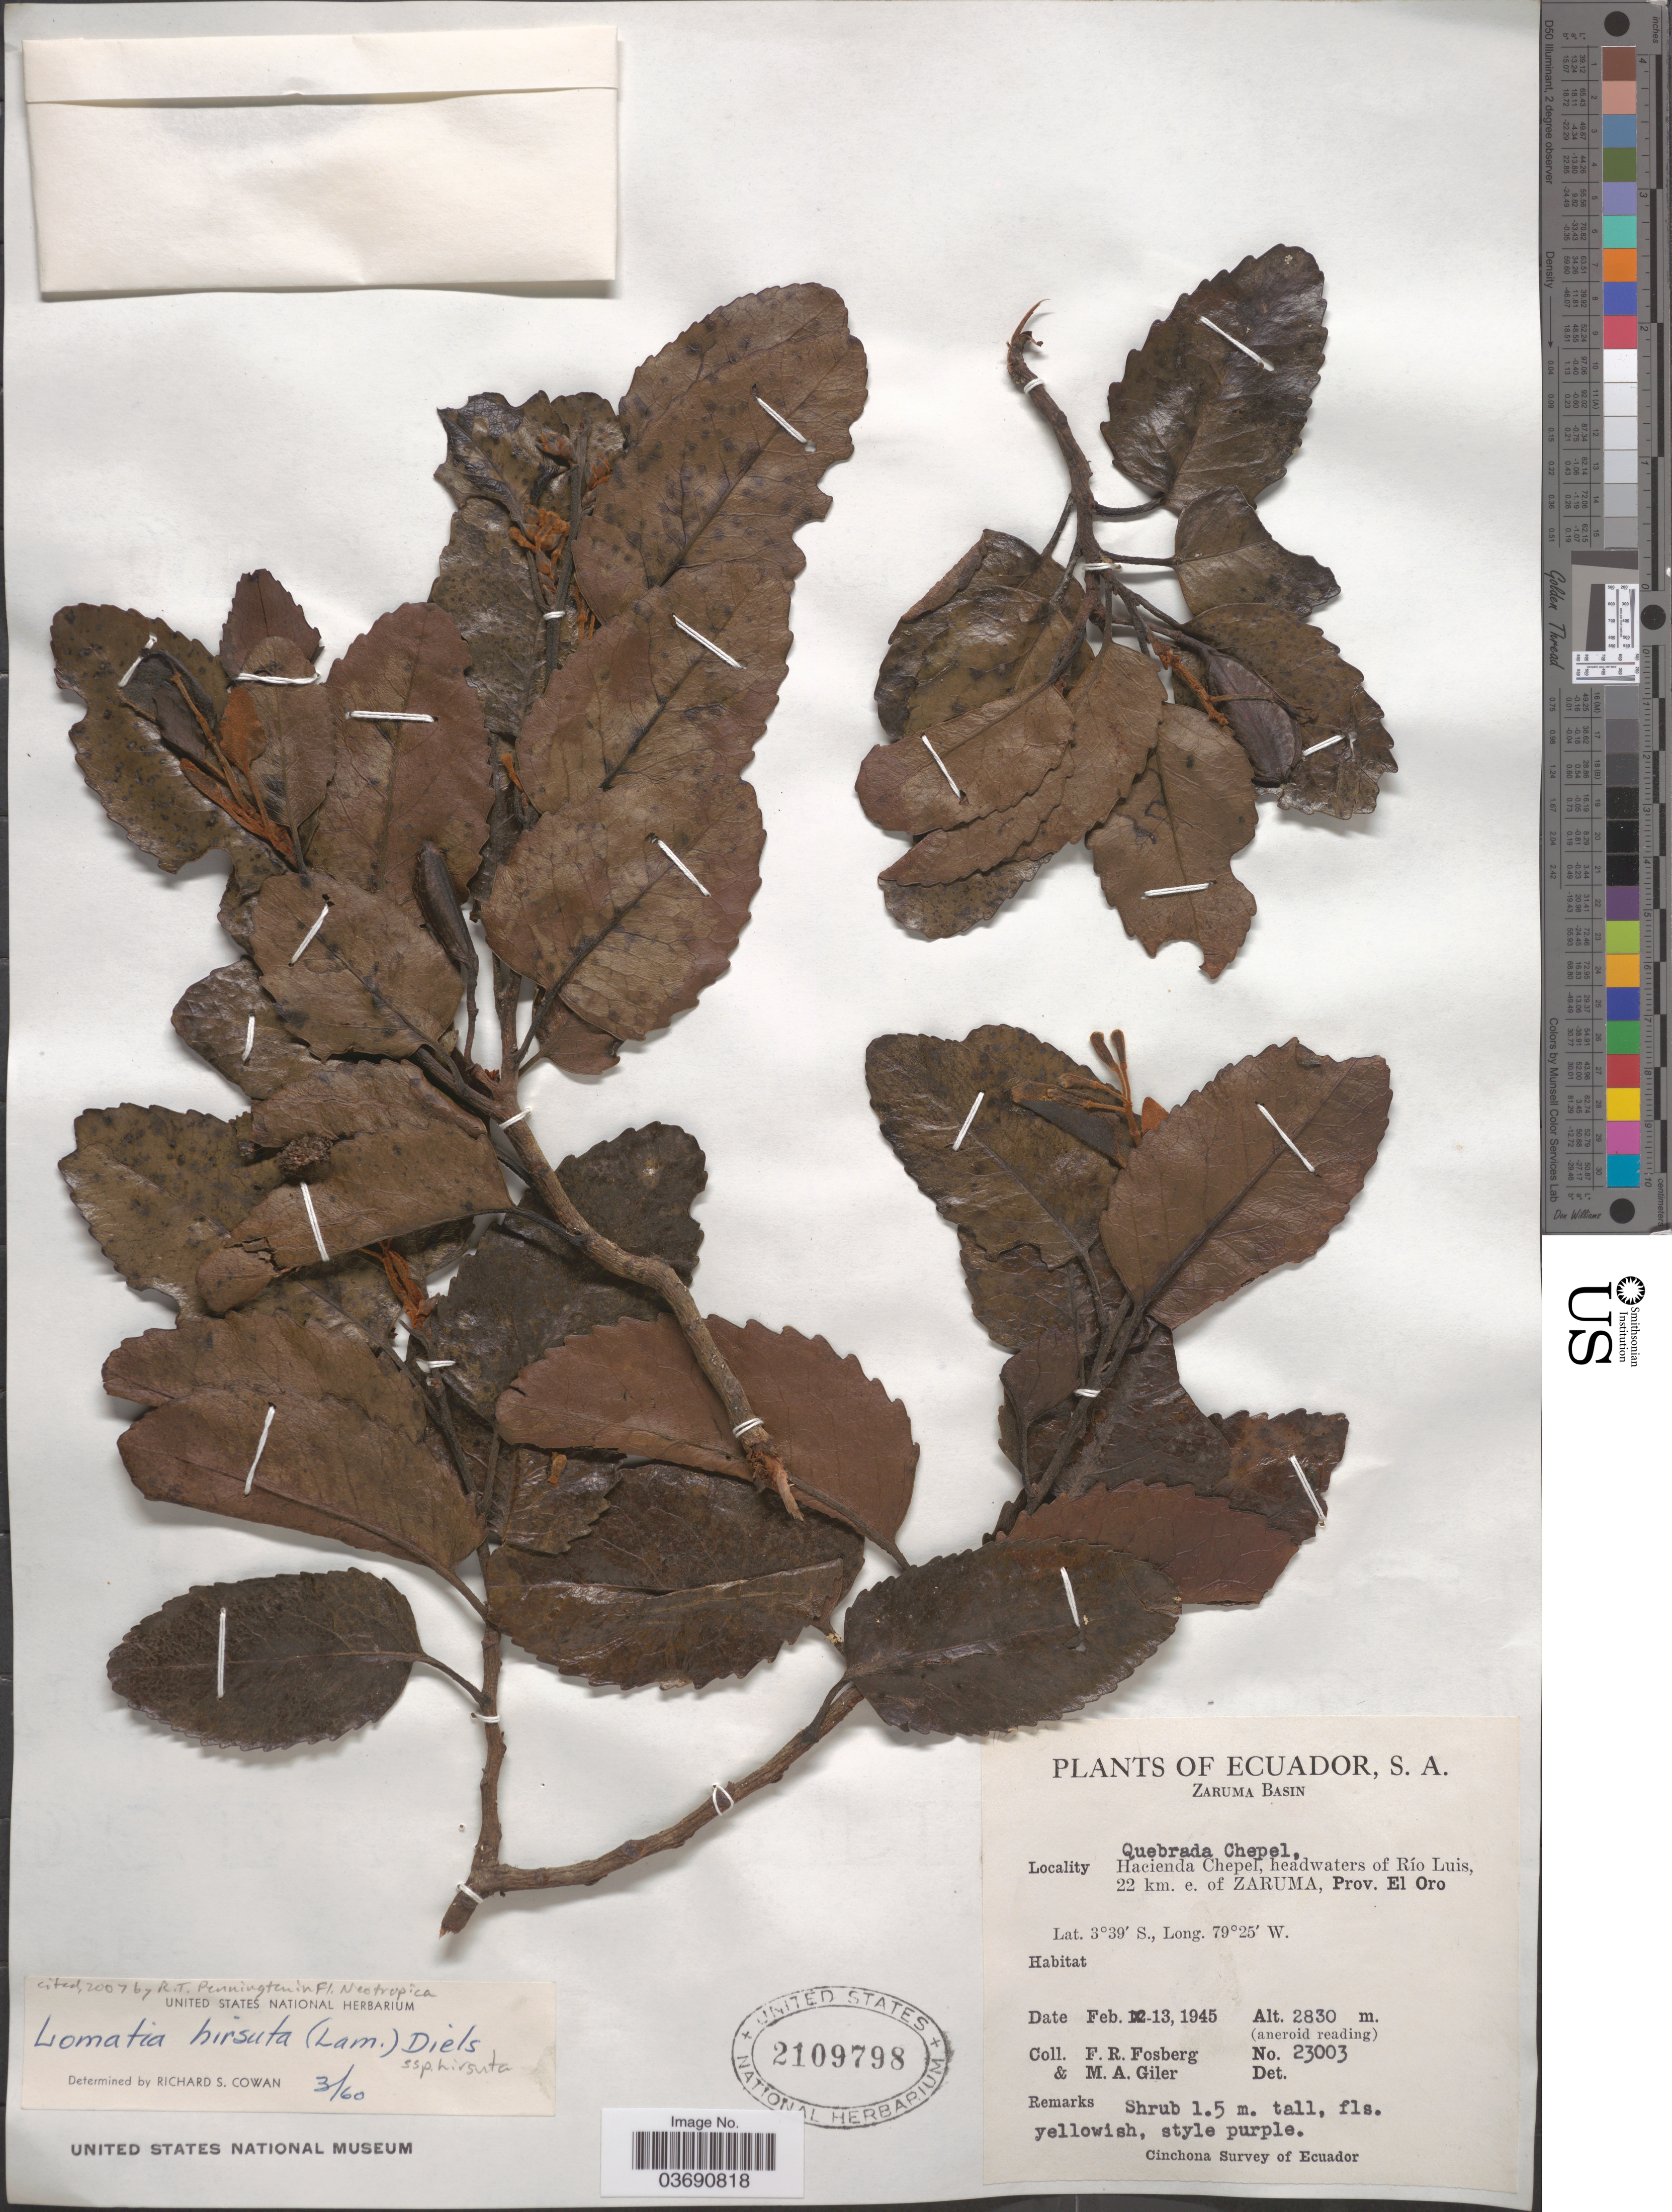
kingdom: Plantae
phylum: Tracheophyta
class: Magnoliopsida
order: Proteales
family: Proteaceae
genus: Lomatia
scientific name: Lomatia hirsuta subsp. hirsuta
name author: (Lam.) Diels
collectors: F. R. Fosberg & M. Giler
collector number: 23003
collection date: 1945-02-13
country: Ecuador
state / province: El Oro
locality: Zaruma Basin. Quebrada Chepel, Hacienda Chepel, headwaters of Río Luis, 22 km. e. of Zaruma.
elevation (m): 2830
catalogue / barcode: US 2109798